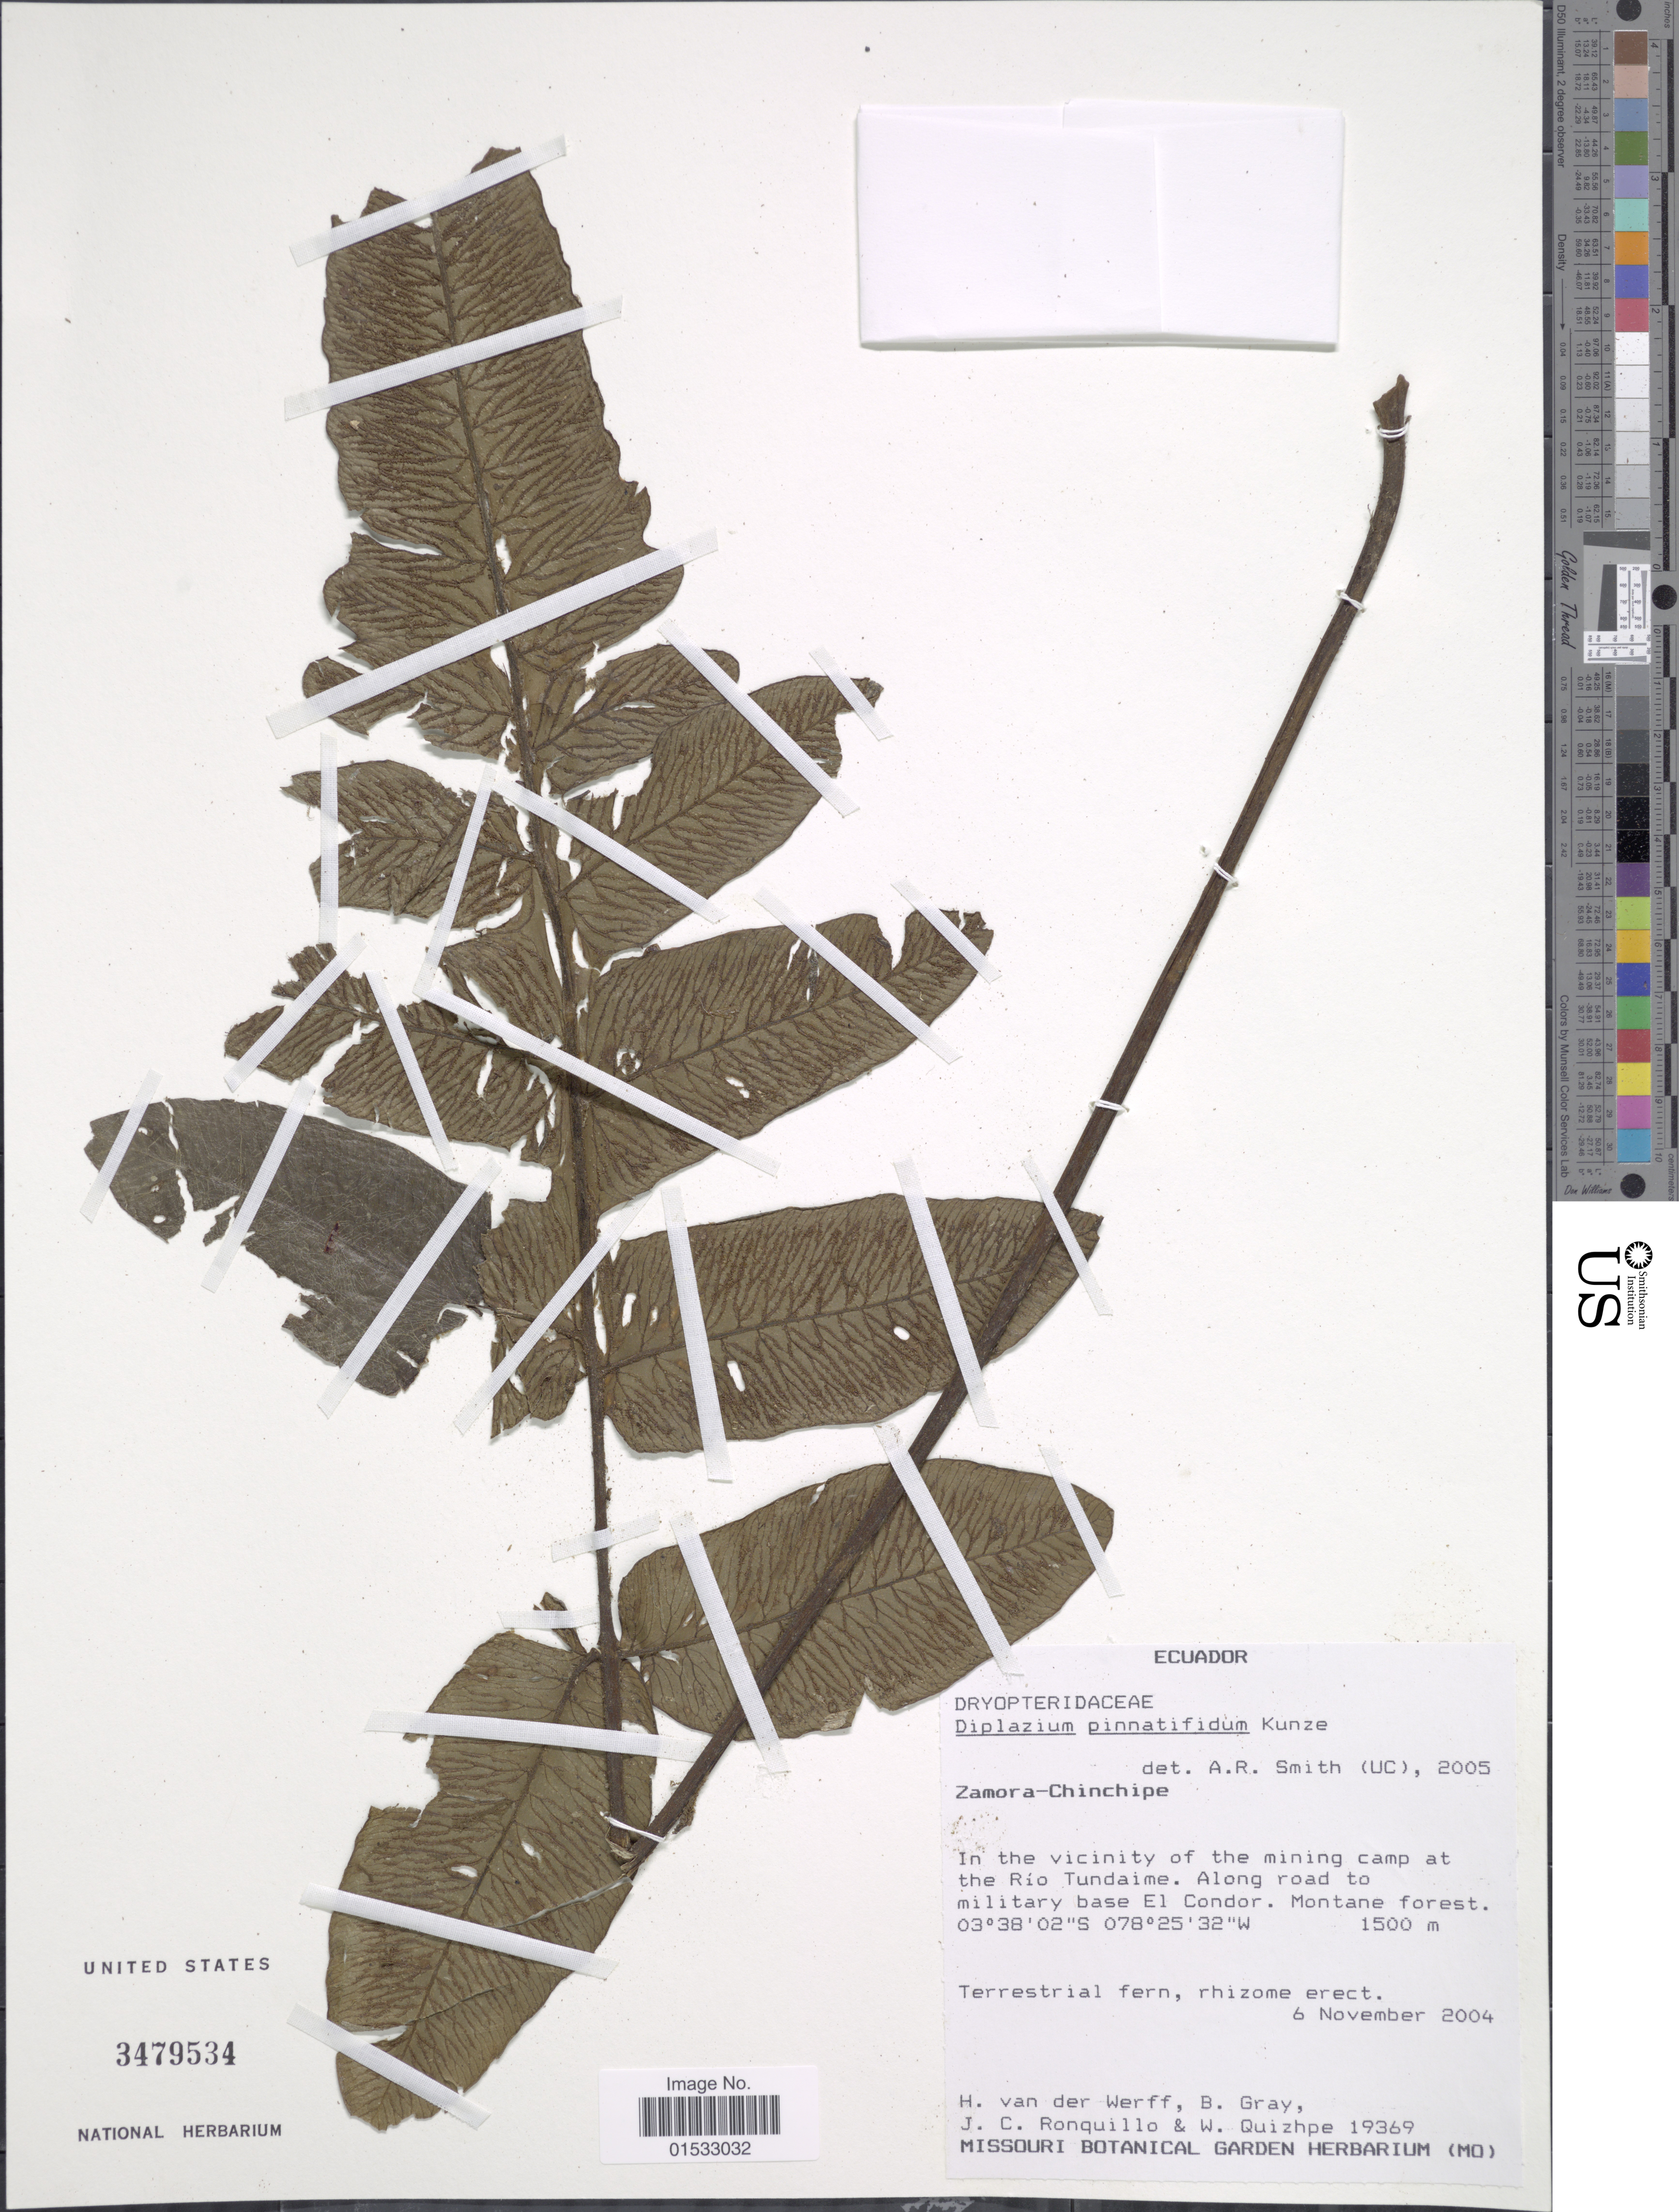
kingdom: Plantae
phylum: Tracheophyta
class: Polypodiopsida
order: Polypodiales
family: Athyriaceae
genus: Diplazium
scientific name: Diplazium pinnatifidum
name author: Kunze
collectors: H. van der Werff, B. Gray, J. Ronquillo & W. Quizhpe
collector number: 19369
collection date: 2004-11-06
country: Ecuador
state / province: Zamora-Chinchipe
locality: In the vicinity of the mining camp at Río Tundaime. Along road to military base El Condor. Montane forest.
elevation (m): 1500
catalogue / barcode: US 3479534